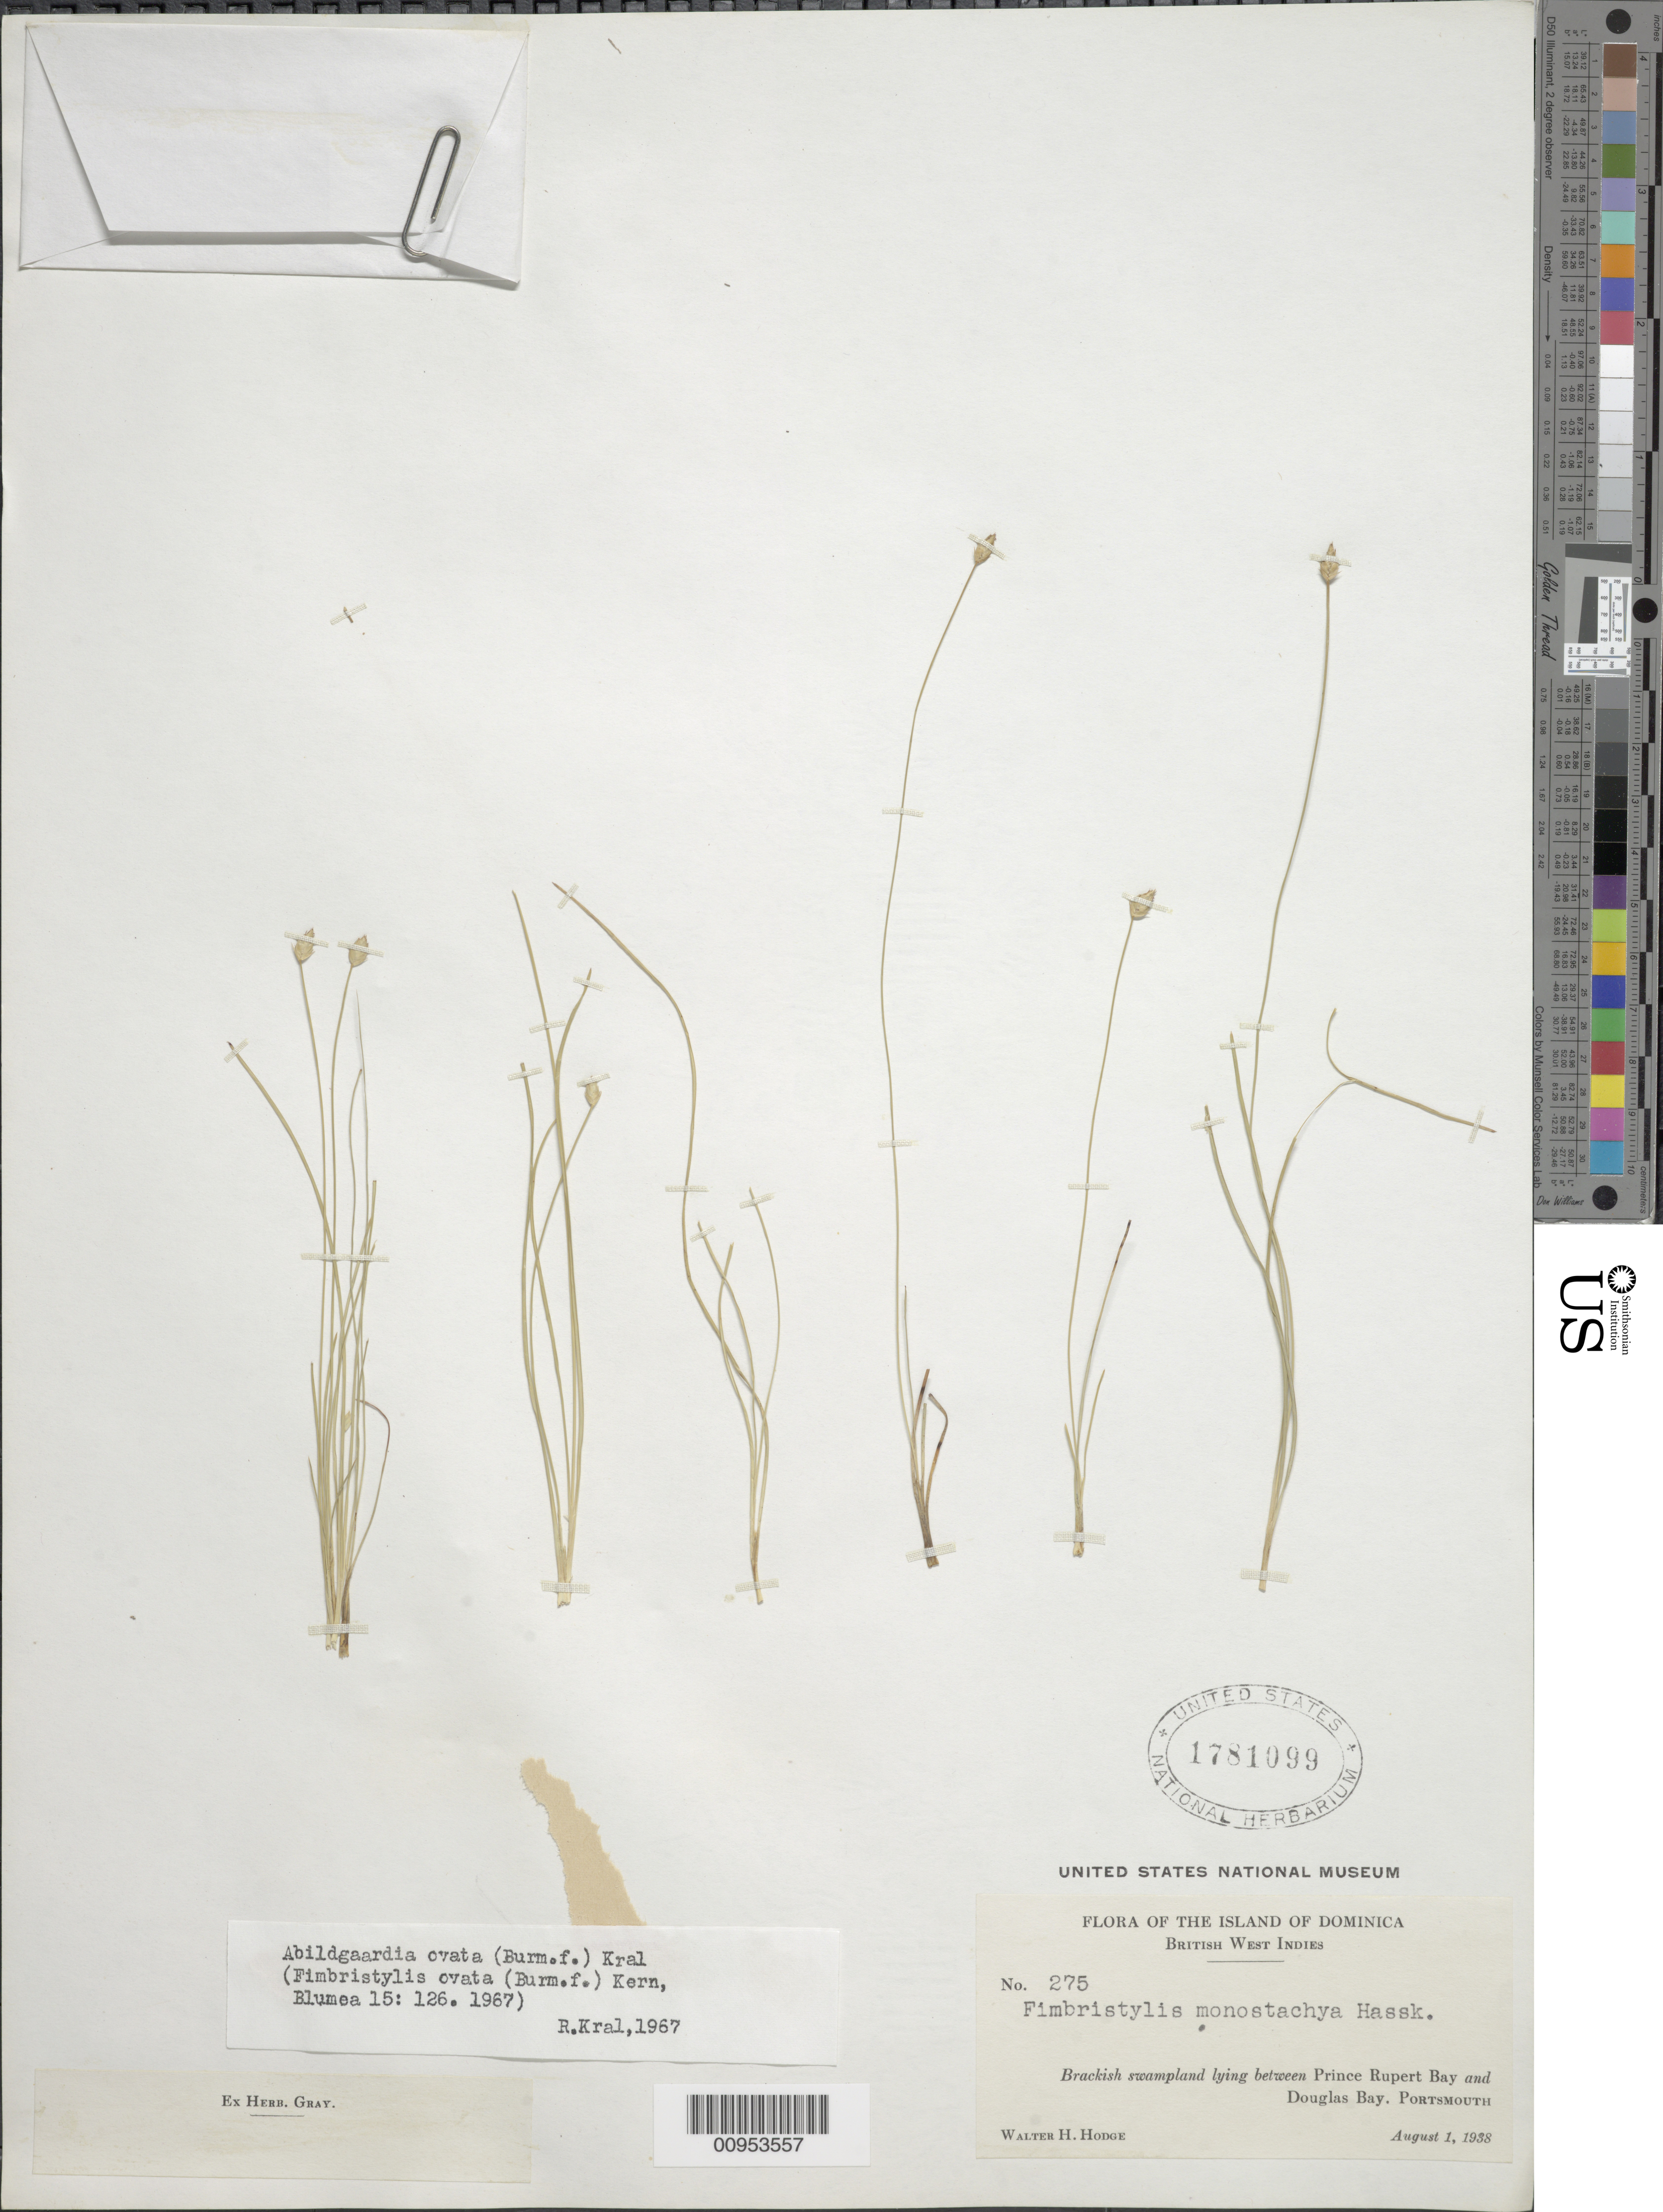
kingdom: Plantae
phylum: Tracheophyta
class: Liliopsida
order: Poales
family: Cyperaceae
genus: Abildgaardia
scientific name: Abildgaardia ovata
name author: (Burm. f.) Kral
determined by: Kral, Robert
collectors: W. Hodge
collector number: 275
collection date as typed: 01 Aug 1938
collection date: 1938-08-01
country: Dominica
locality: Swampland lying between Prince Rupert Bay and Douglas Bay, Portsmouth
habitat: Brackish swampland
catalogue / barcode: US 1781099